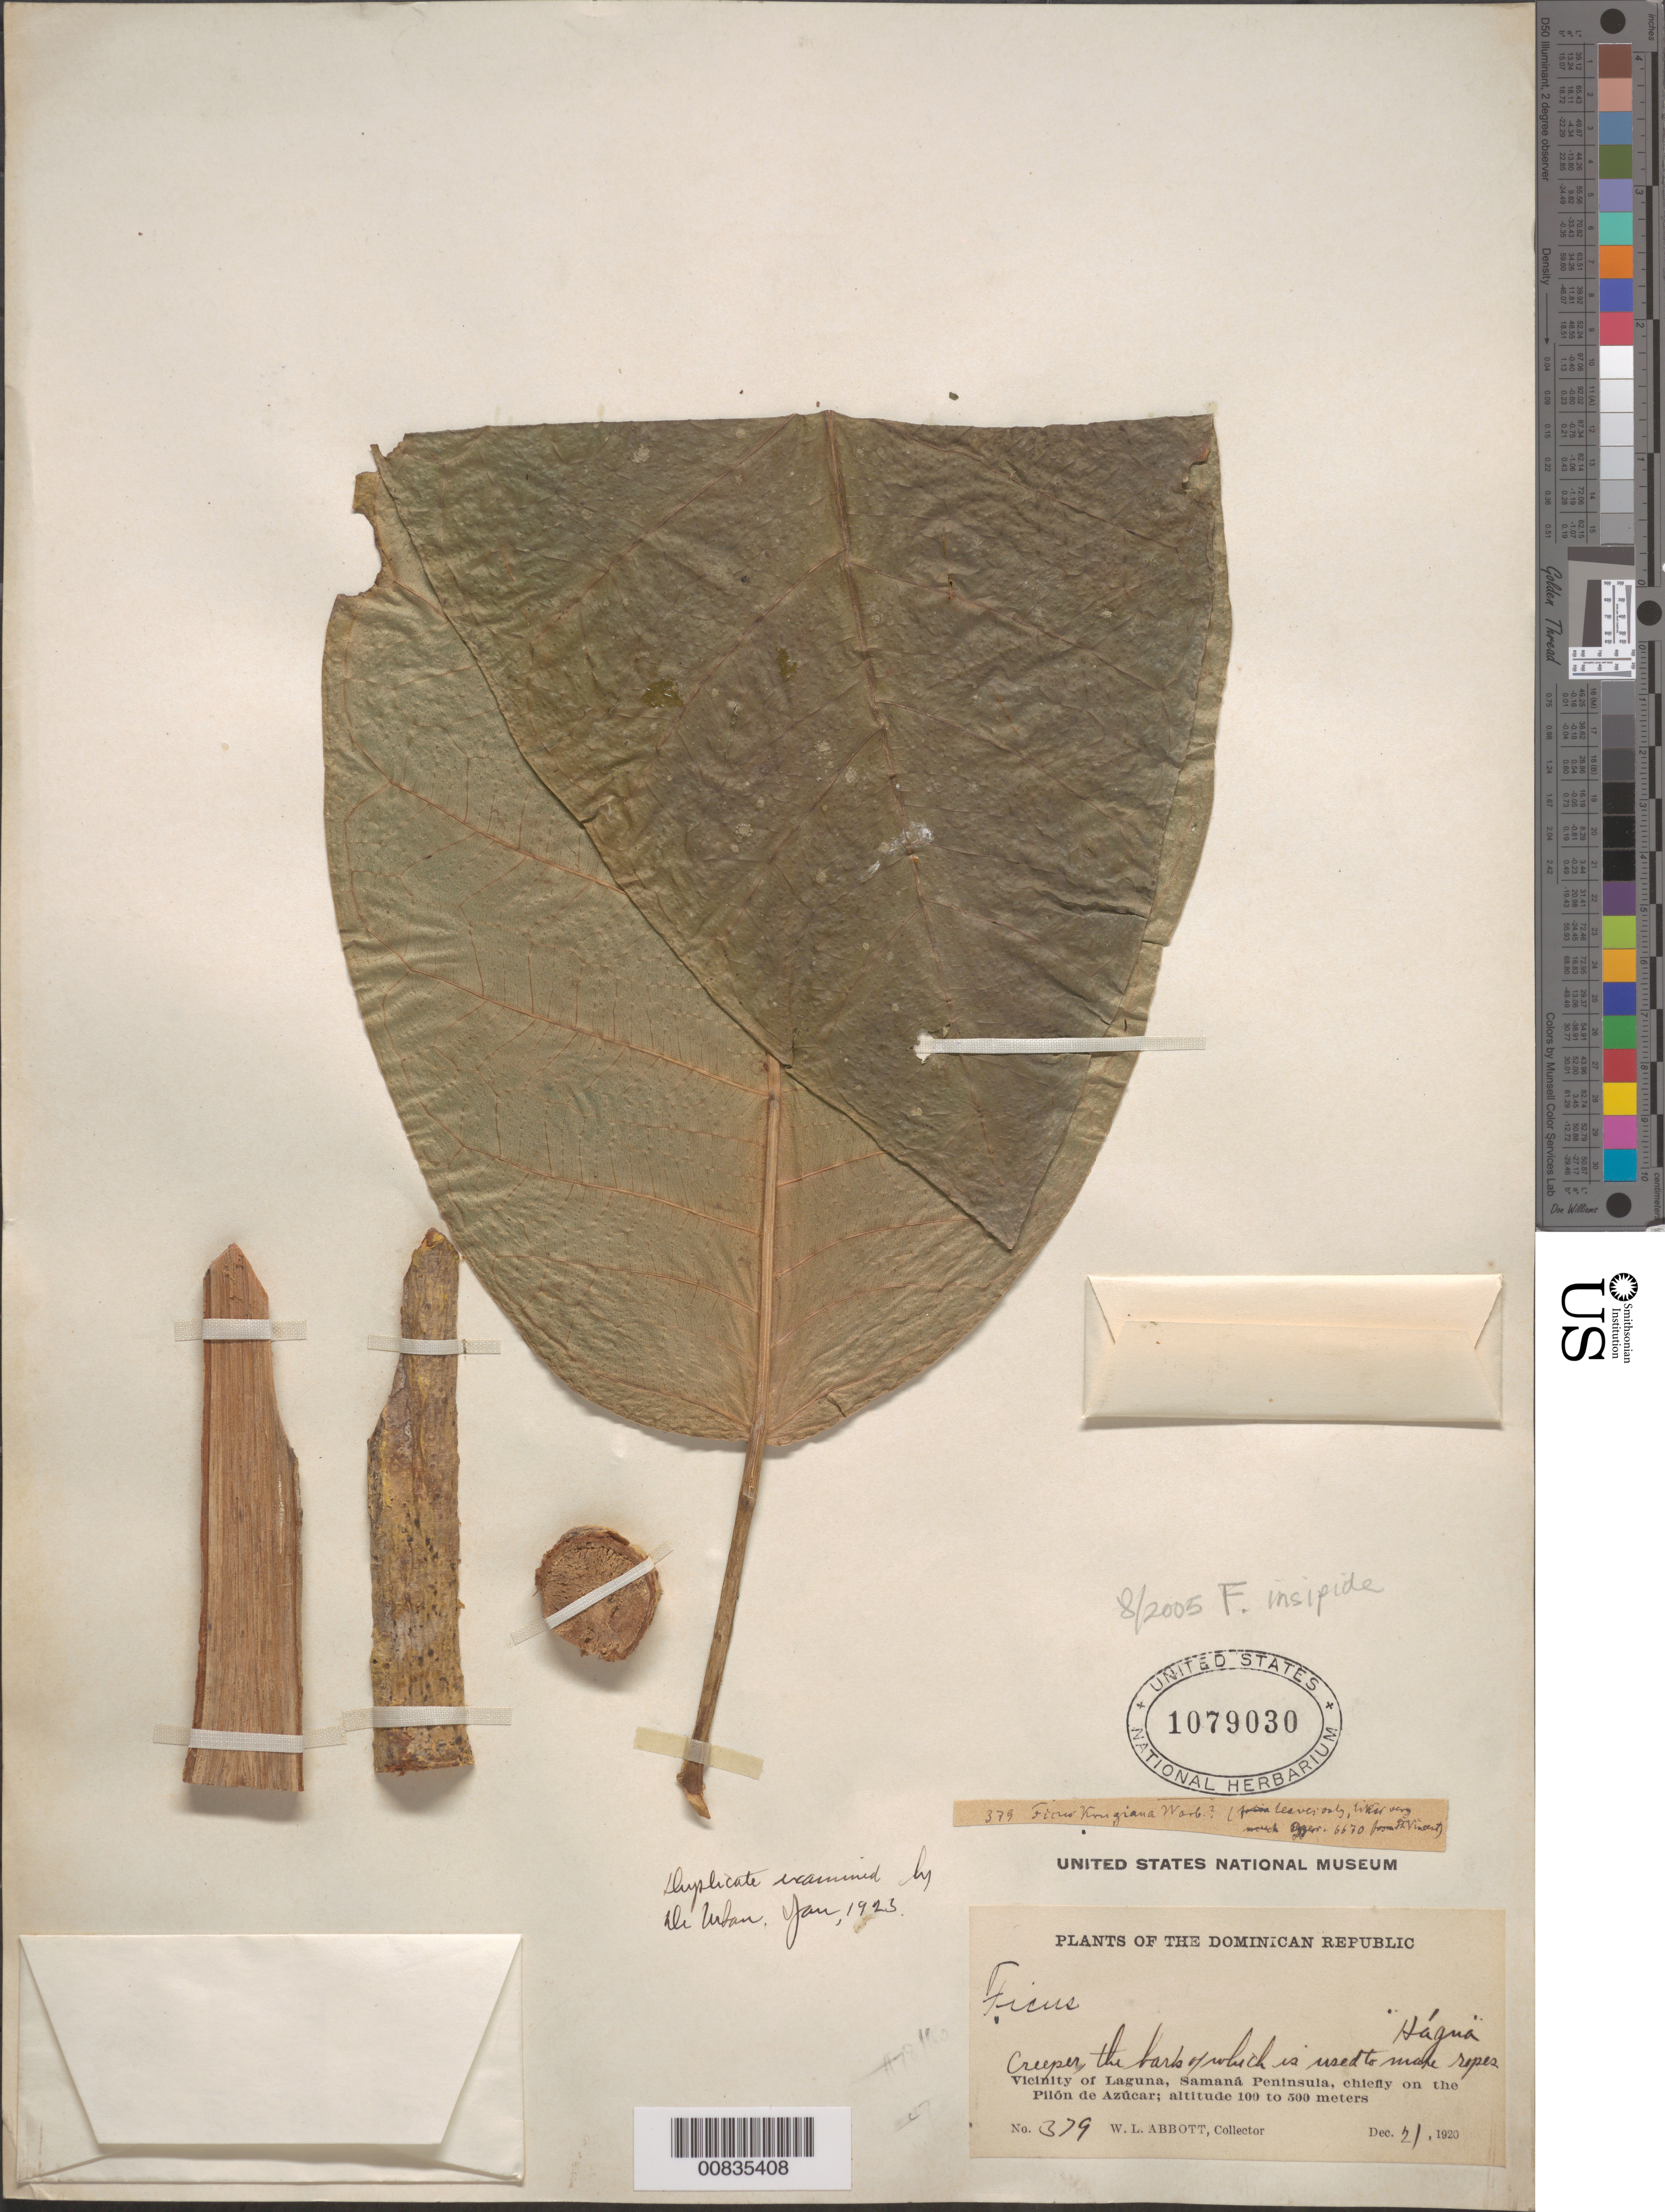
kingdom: Plantae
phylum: Tracheophyta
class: Magnoliopsida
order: Rosales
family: Moraceae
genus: Ficus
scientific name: Ficus insipida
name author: Willd.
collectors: W. L. Abbott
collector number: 379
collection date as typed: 21 Dec 1920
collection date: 1920-12-21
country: Dominican Republic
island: Hispaniola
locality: Vicinity of Laguna, Samaná Península, chiefly on the Pilón de Azúcar.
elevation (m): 100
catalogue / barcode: US 1079030